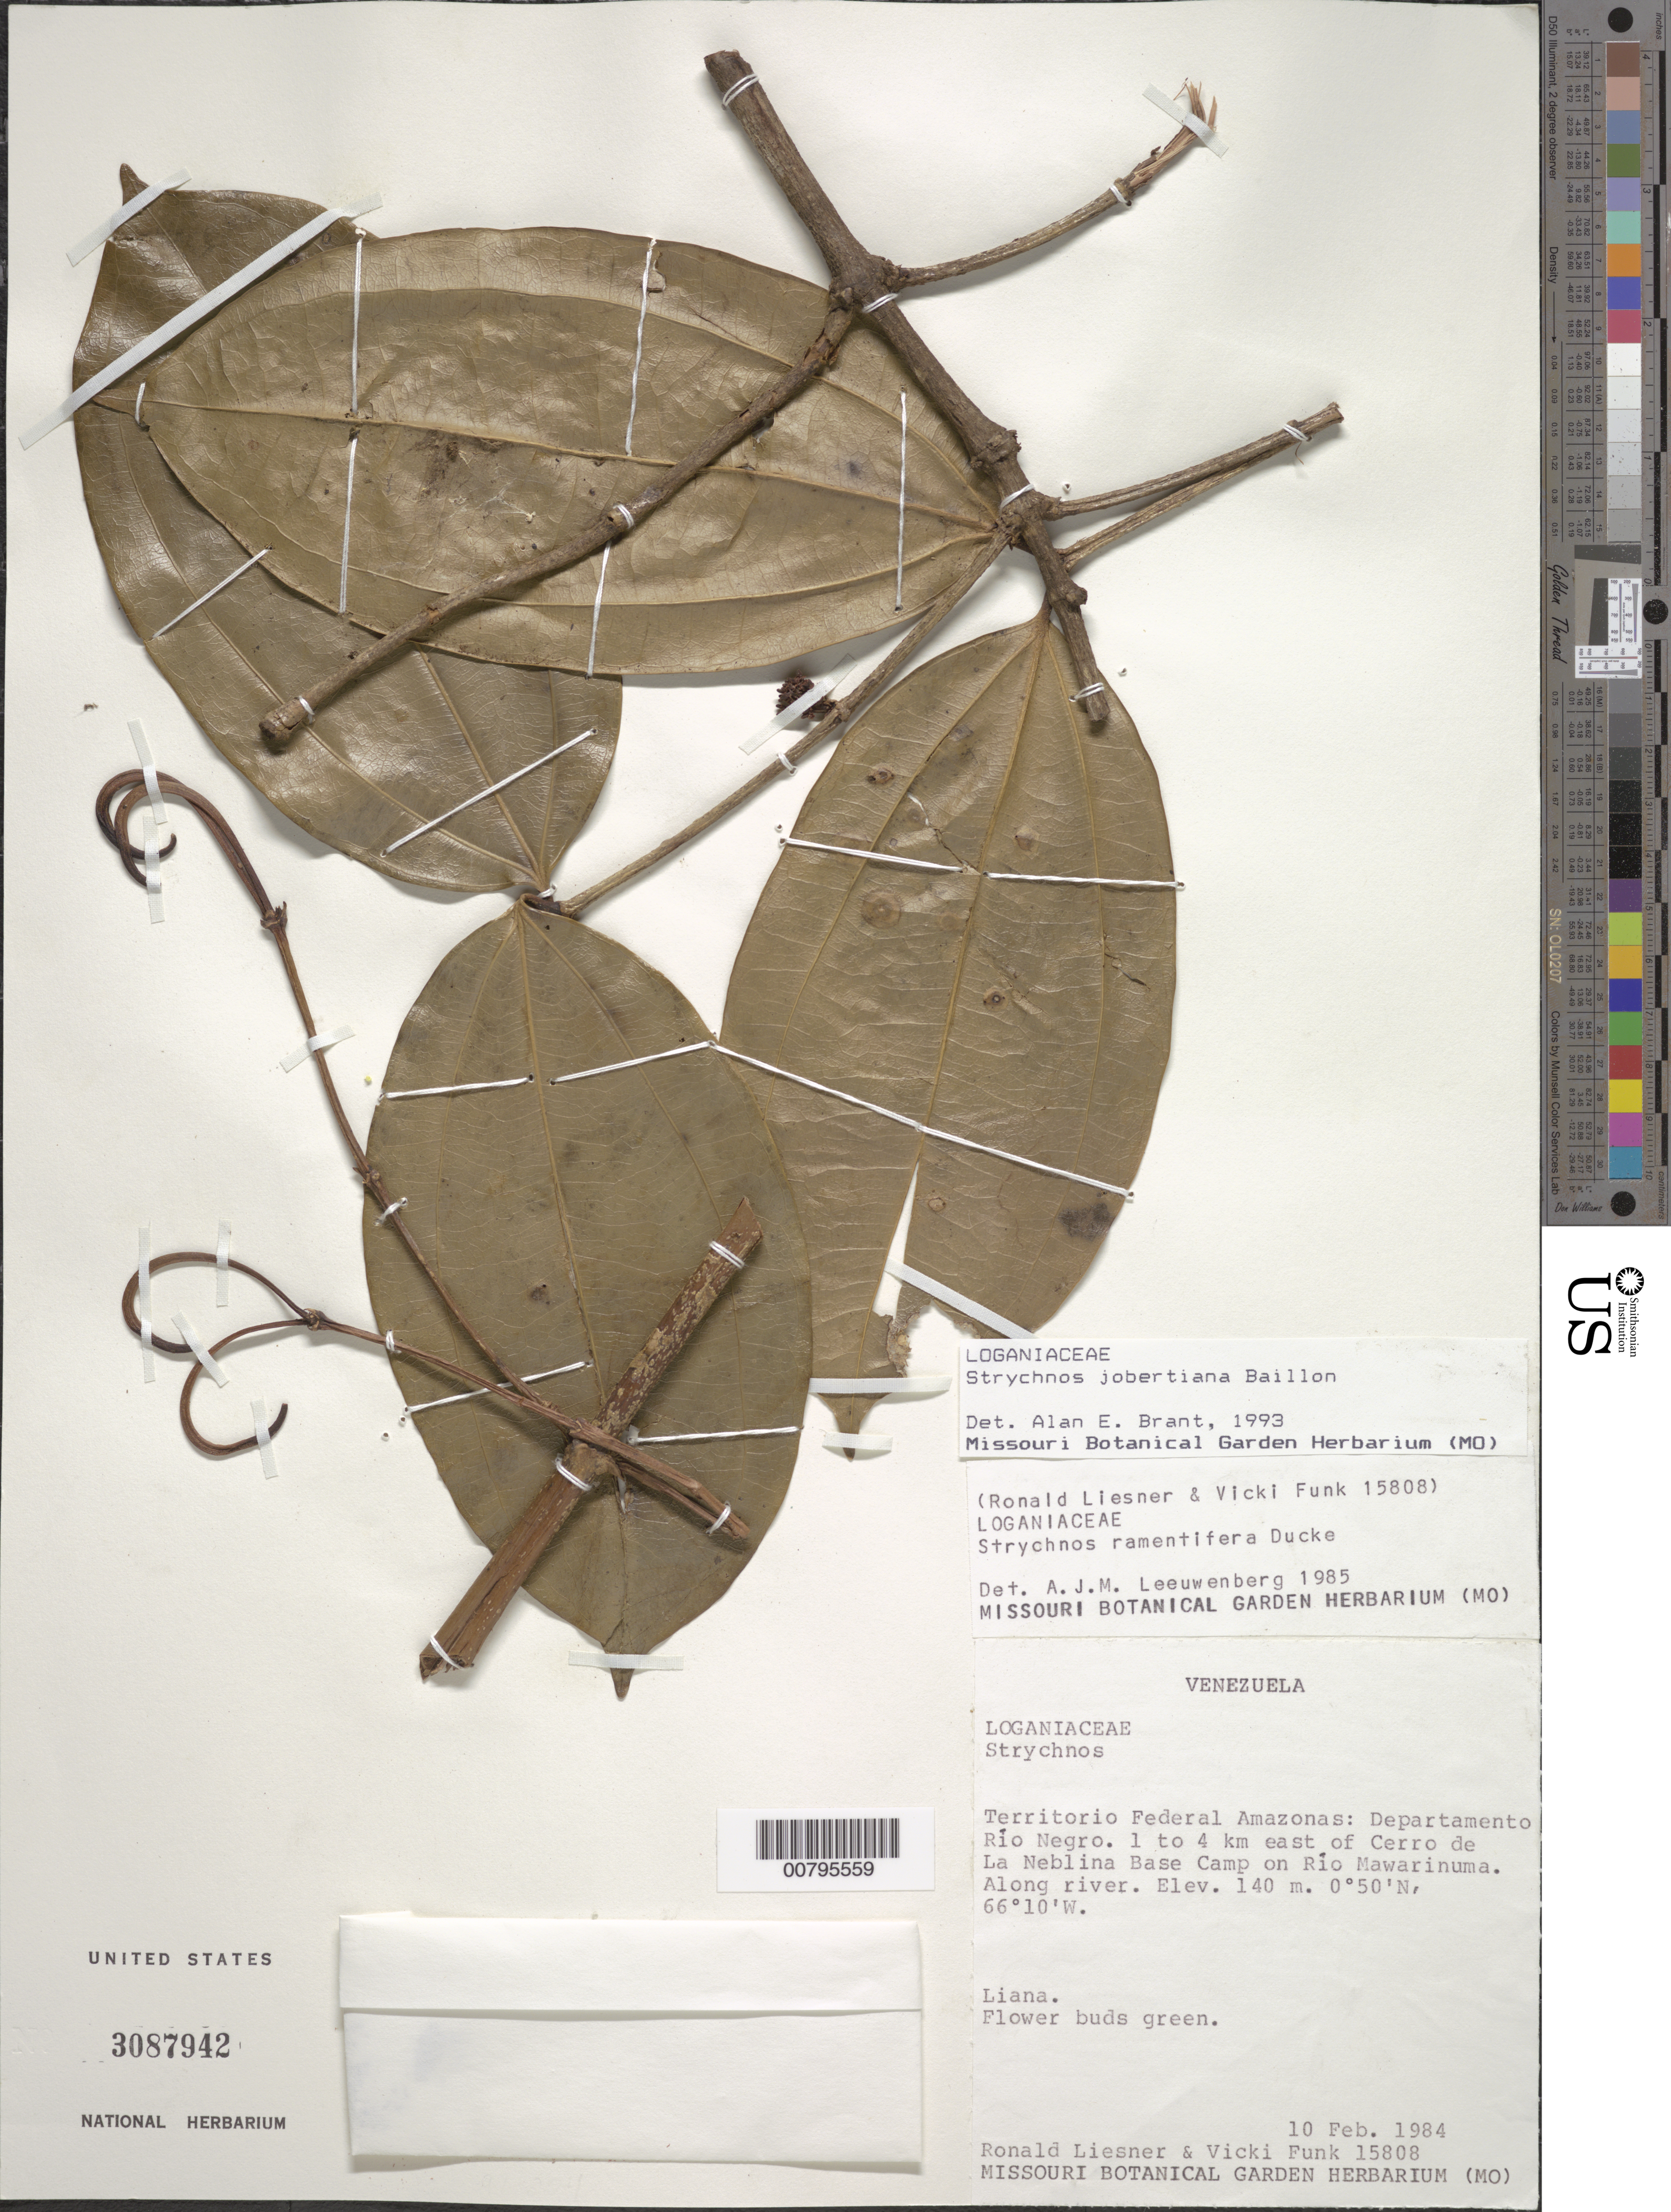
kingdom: Plantae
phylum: Tracheophyta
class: Magnoliopsida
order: Gentianales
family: Loganiaceae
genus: Strychnos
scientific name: Strychnos jobertiana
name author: Baill.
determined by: Brant, A. E.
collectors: R. L. Liesner & V. Funk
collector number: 15808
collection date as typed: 10-Feb-84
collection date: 1984-02-10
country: Venezuela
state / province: Amazonas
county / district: Río Negro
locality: Río Mawarinuma, 1-4 km E of Cerro de La Neblina Base Camp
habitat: Along river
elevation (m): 140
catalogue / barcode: US 3087942